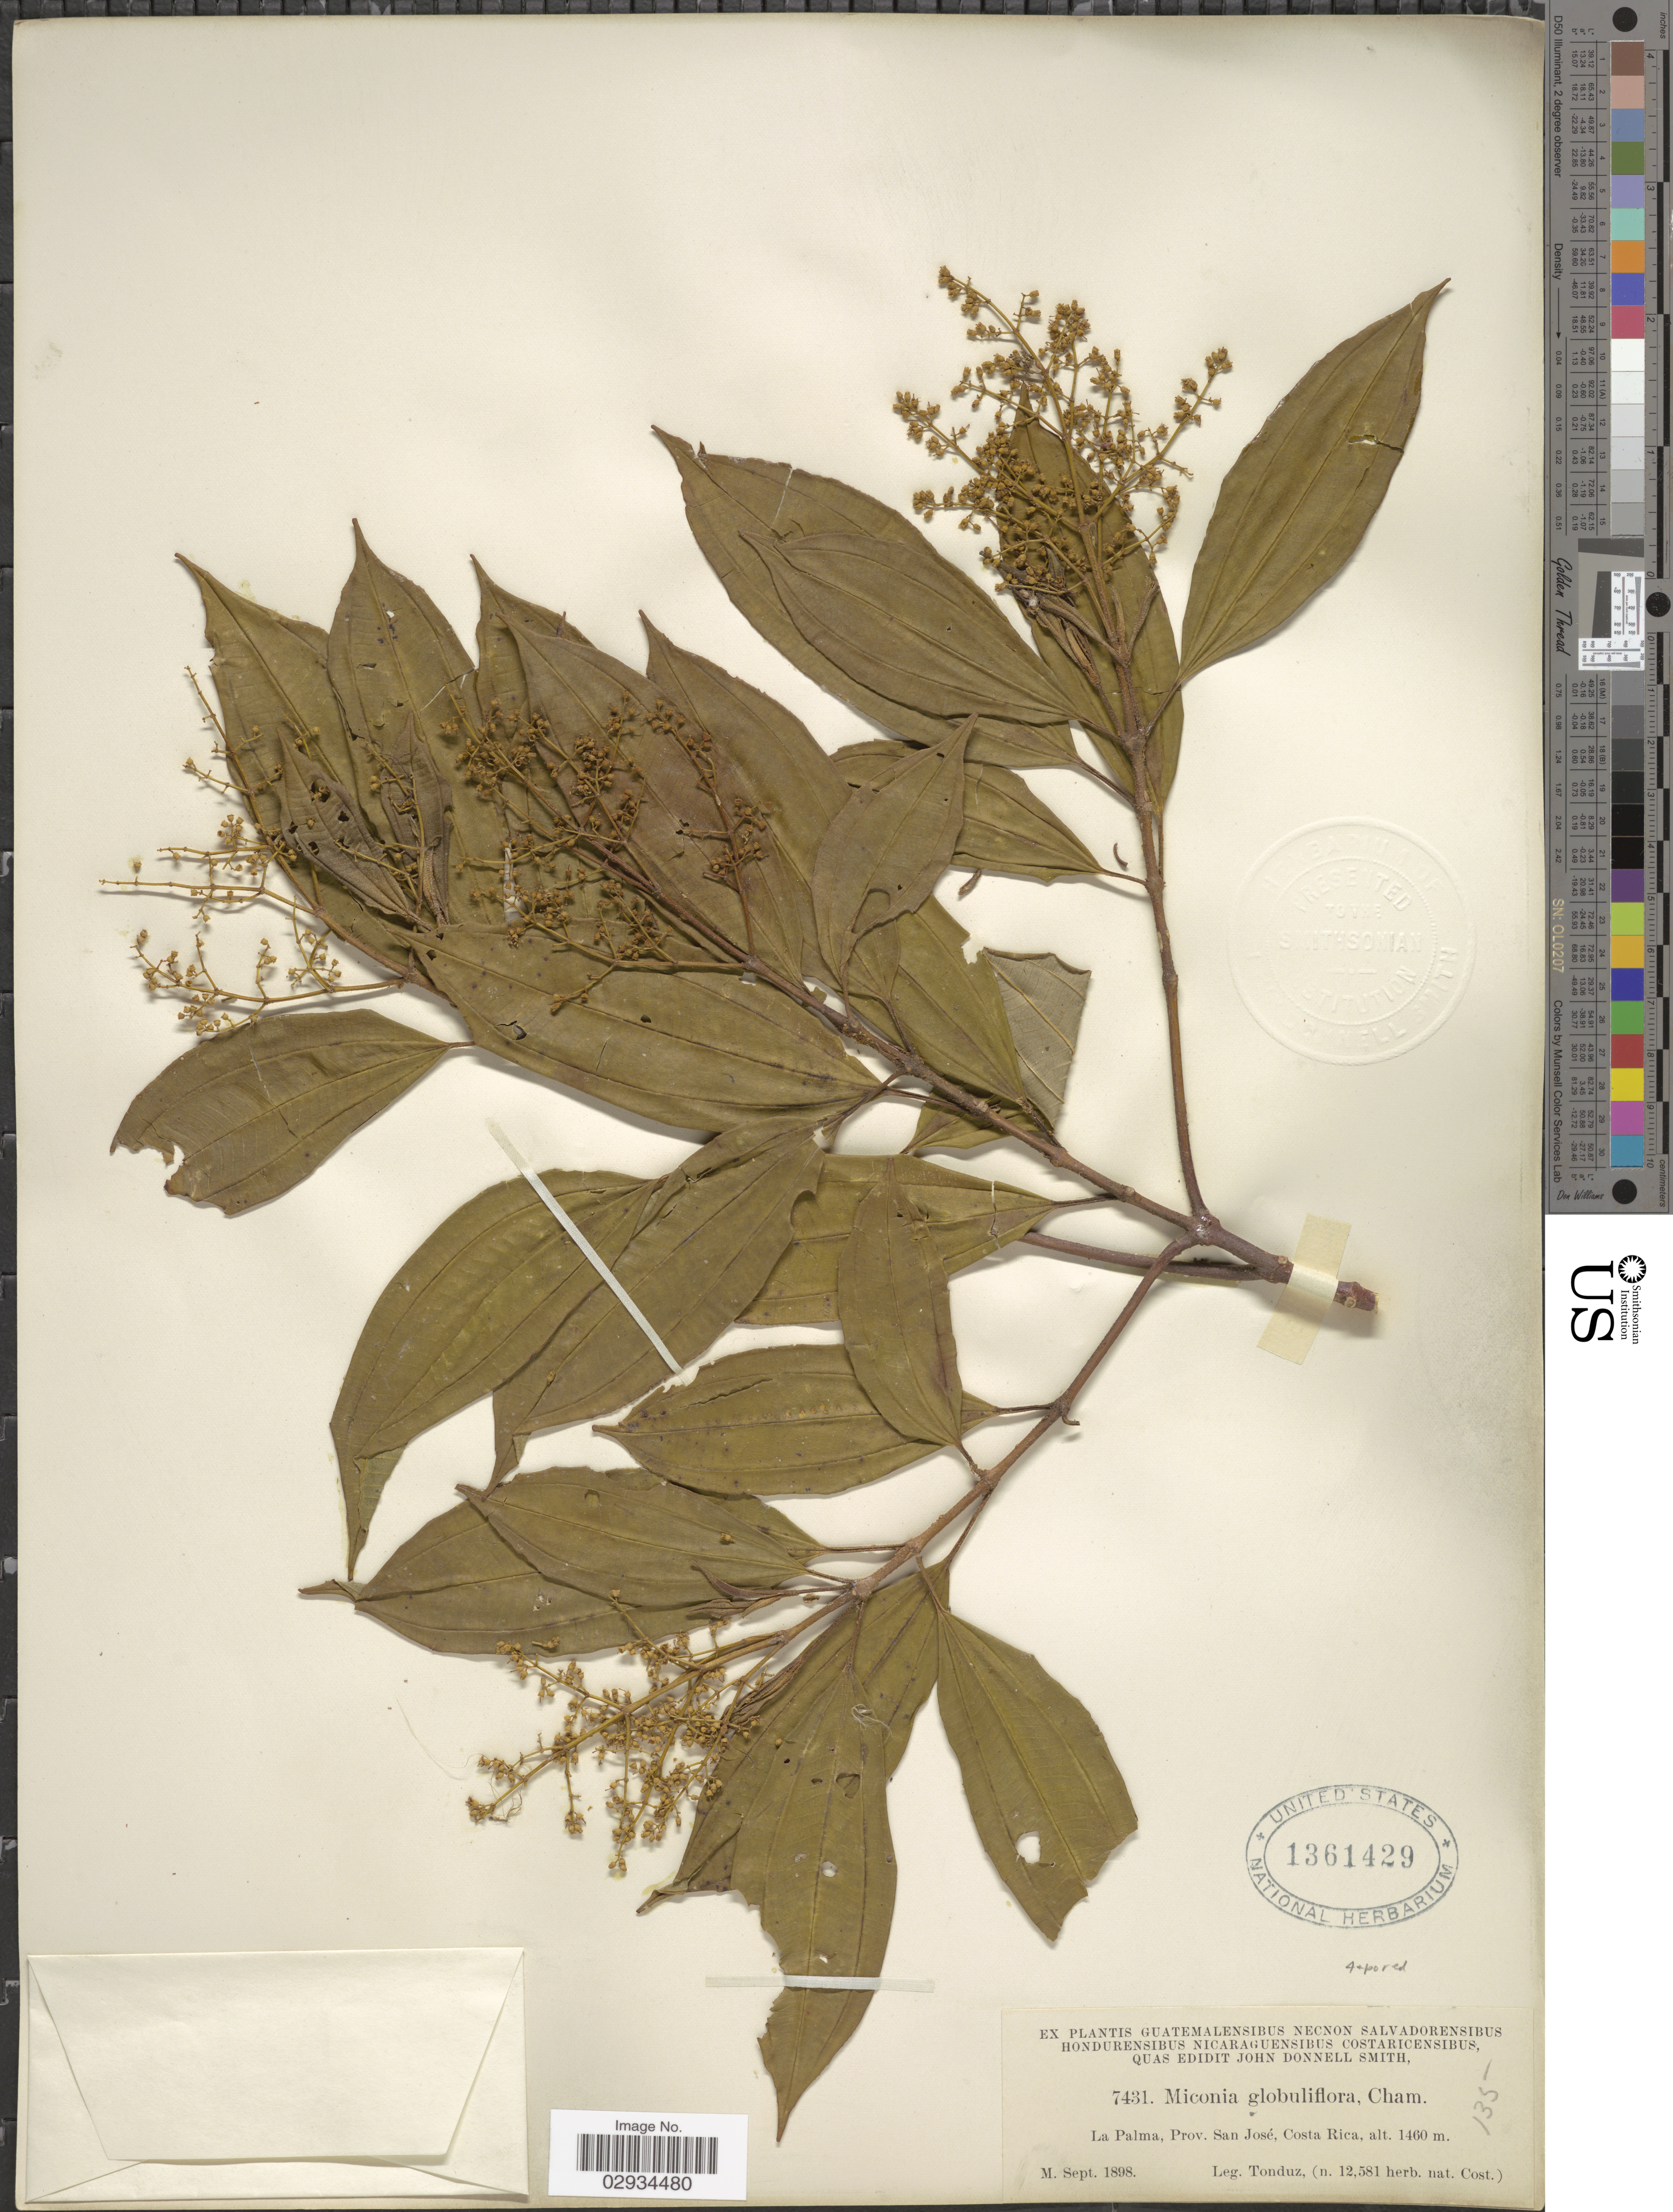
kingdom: Plantae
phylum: Tracheophyta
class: Magnoliopsida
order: Myrtales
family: Melastomataceae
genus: Miconia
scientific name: Miconia theizans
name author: (Bonpl.) Cogn.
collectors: Tonduz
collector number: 7431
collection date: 1898-09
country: Costa Rica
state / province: San José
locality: La Palma.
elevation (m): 1460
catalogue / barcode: US 1361429